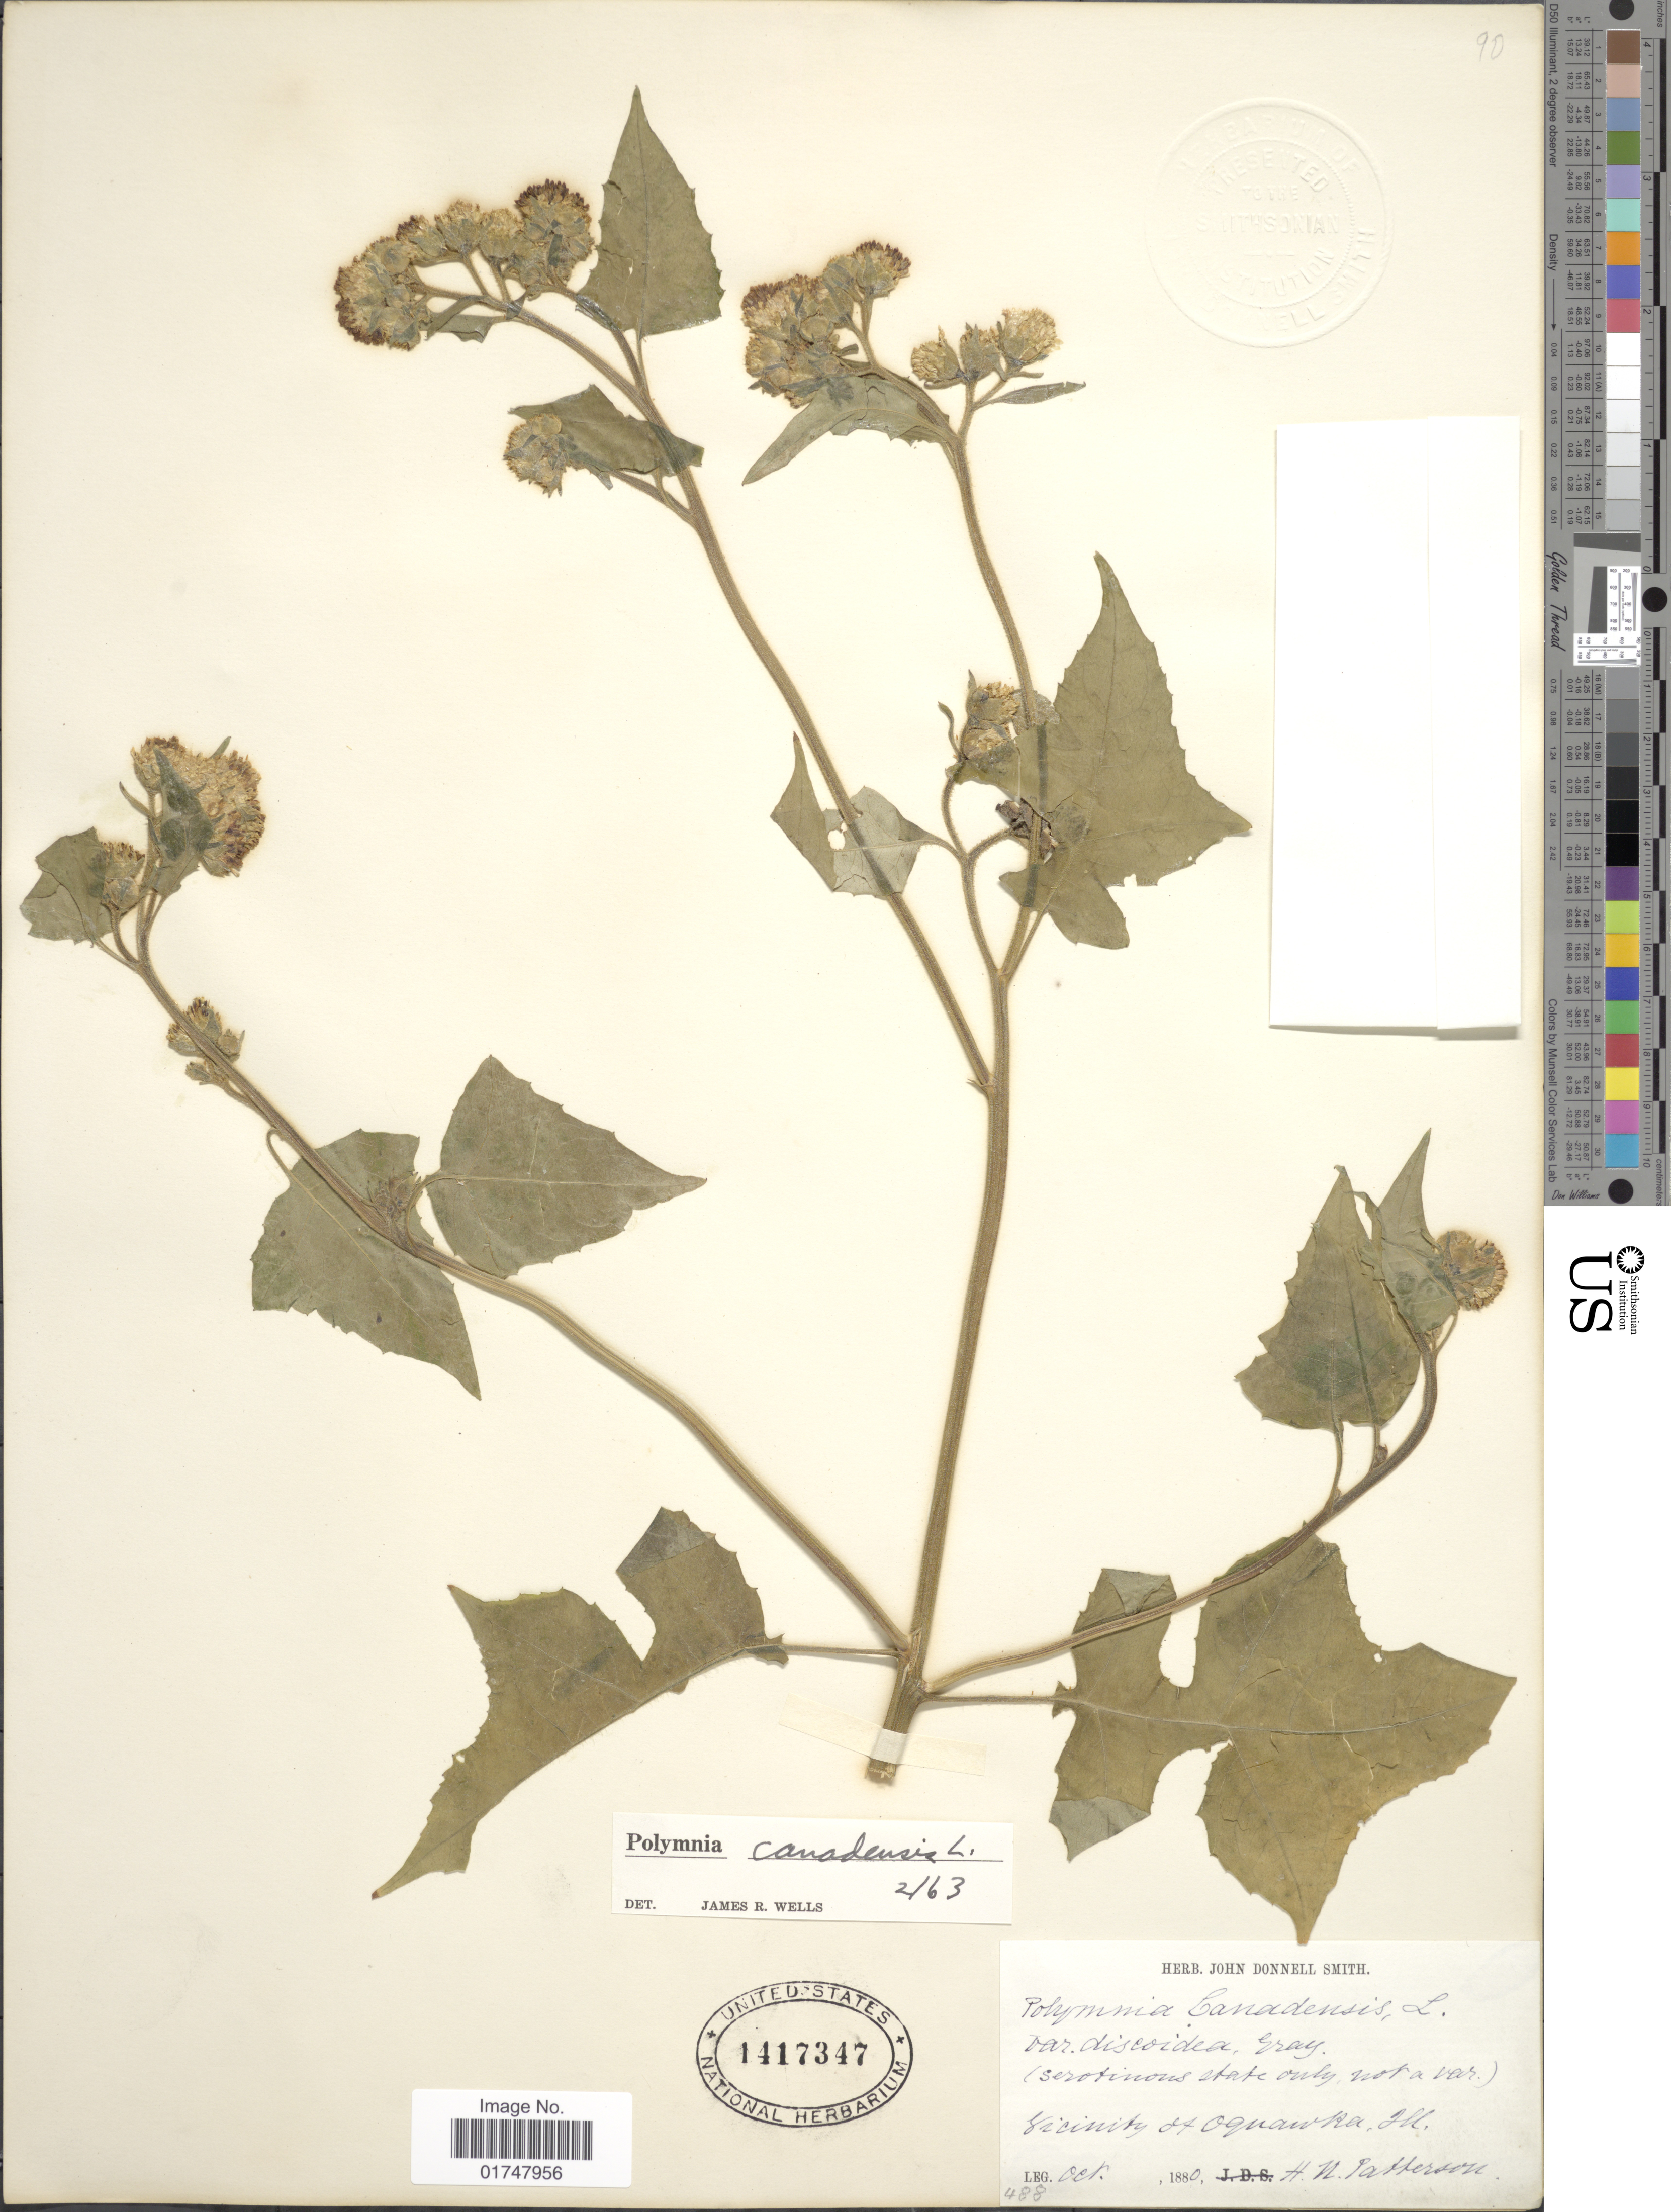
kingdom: Plantae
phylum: Tracheophyta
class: Magnoliopsida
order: Asterales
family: Asteraceae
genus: Polymnia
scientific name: Polymnia canadensis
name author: L.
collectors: H. N. Patterson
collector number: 488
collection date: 1880-10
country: United States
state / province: Illinois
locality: Vicinity of Oquawka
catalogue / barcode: US 1417347